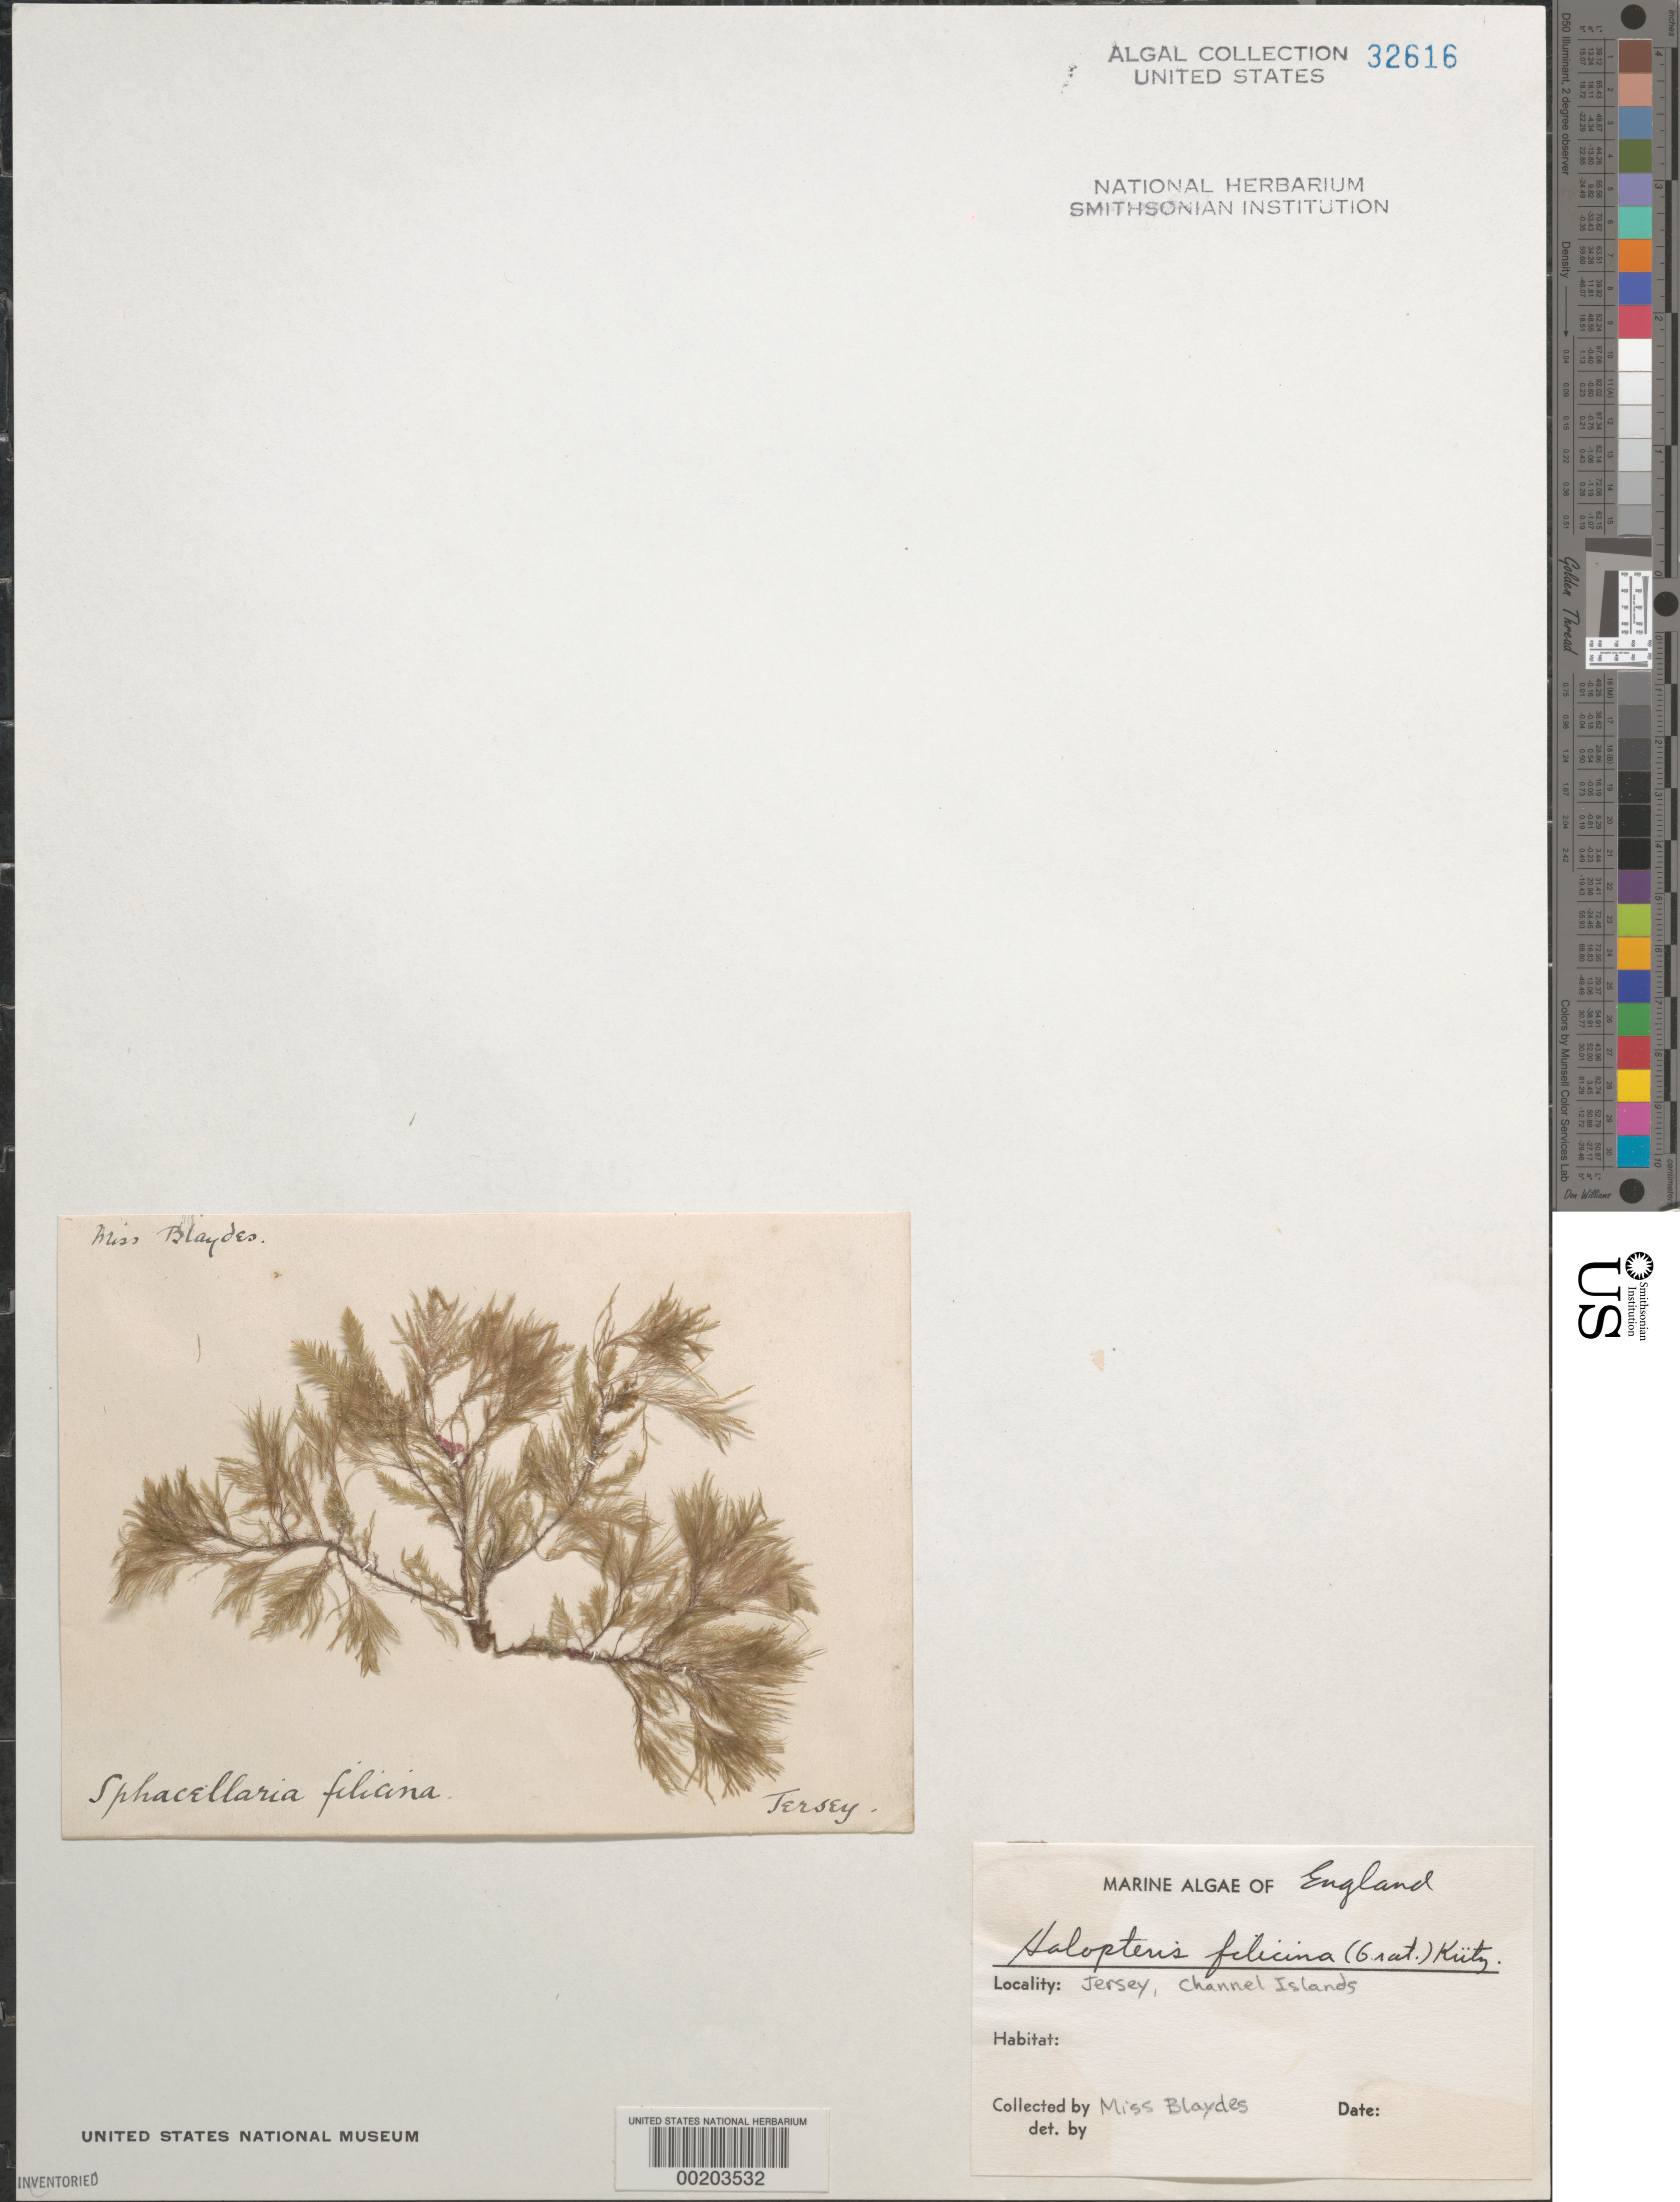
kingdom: Chromista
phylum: Ochrophyta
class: Phaeophyceae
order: Sphacelariales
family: Stypocaulaceae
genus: Halopteris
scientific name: Halopteris filicina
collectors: Blaydes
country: United Kingdom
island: Jersey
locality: Channel Islands. Bailiwick of Jersey.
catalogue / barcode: US 32616